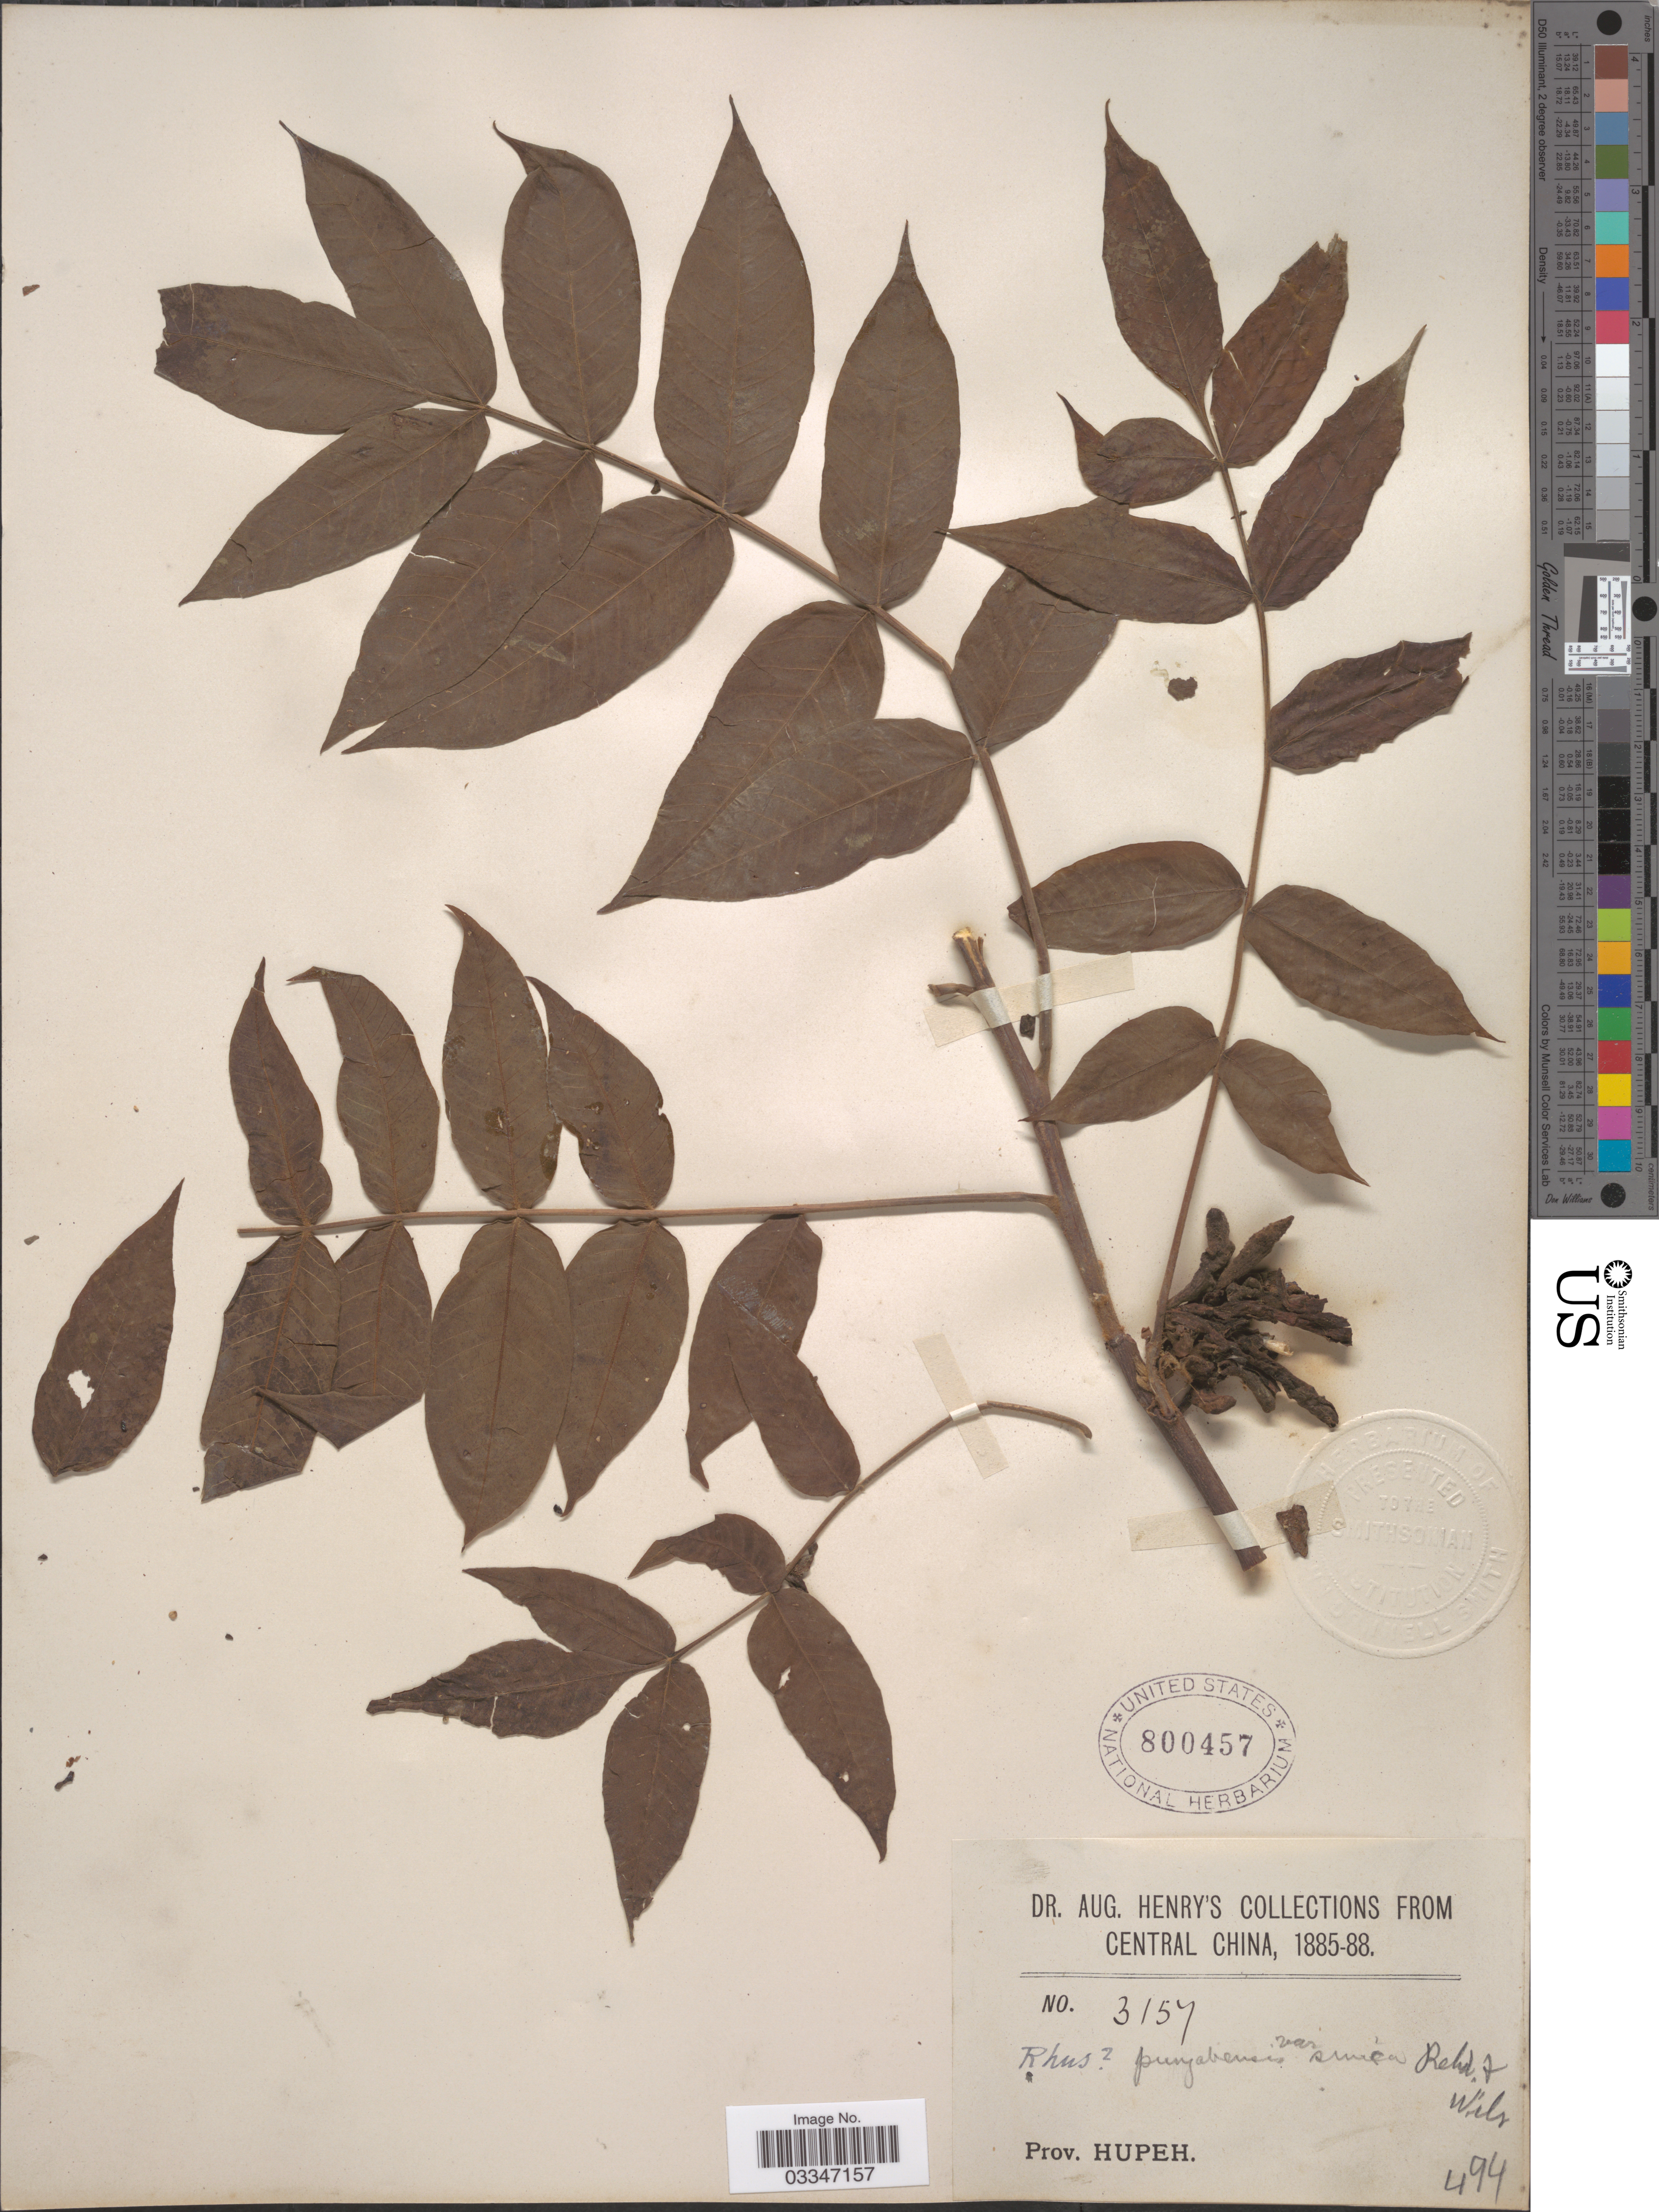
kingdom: Plantae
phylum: Tracheophyta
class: Magnoliopsida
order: Sapindales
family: Anacardiaceae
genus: Rhus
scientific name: Rhus punjabensis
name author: J. L. Stewart ex Brandis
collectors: A. Henry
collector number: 3157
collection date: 1885/1888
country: China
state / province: Hubei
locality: Central China. Prov. Hupeh.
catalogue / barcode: US 800457